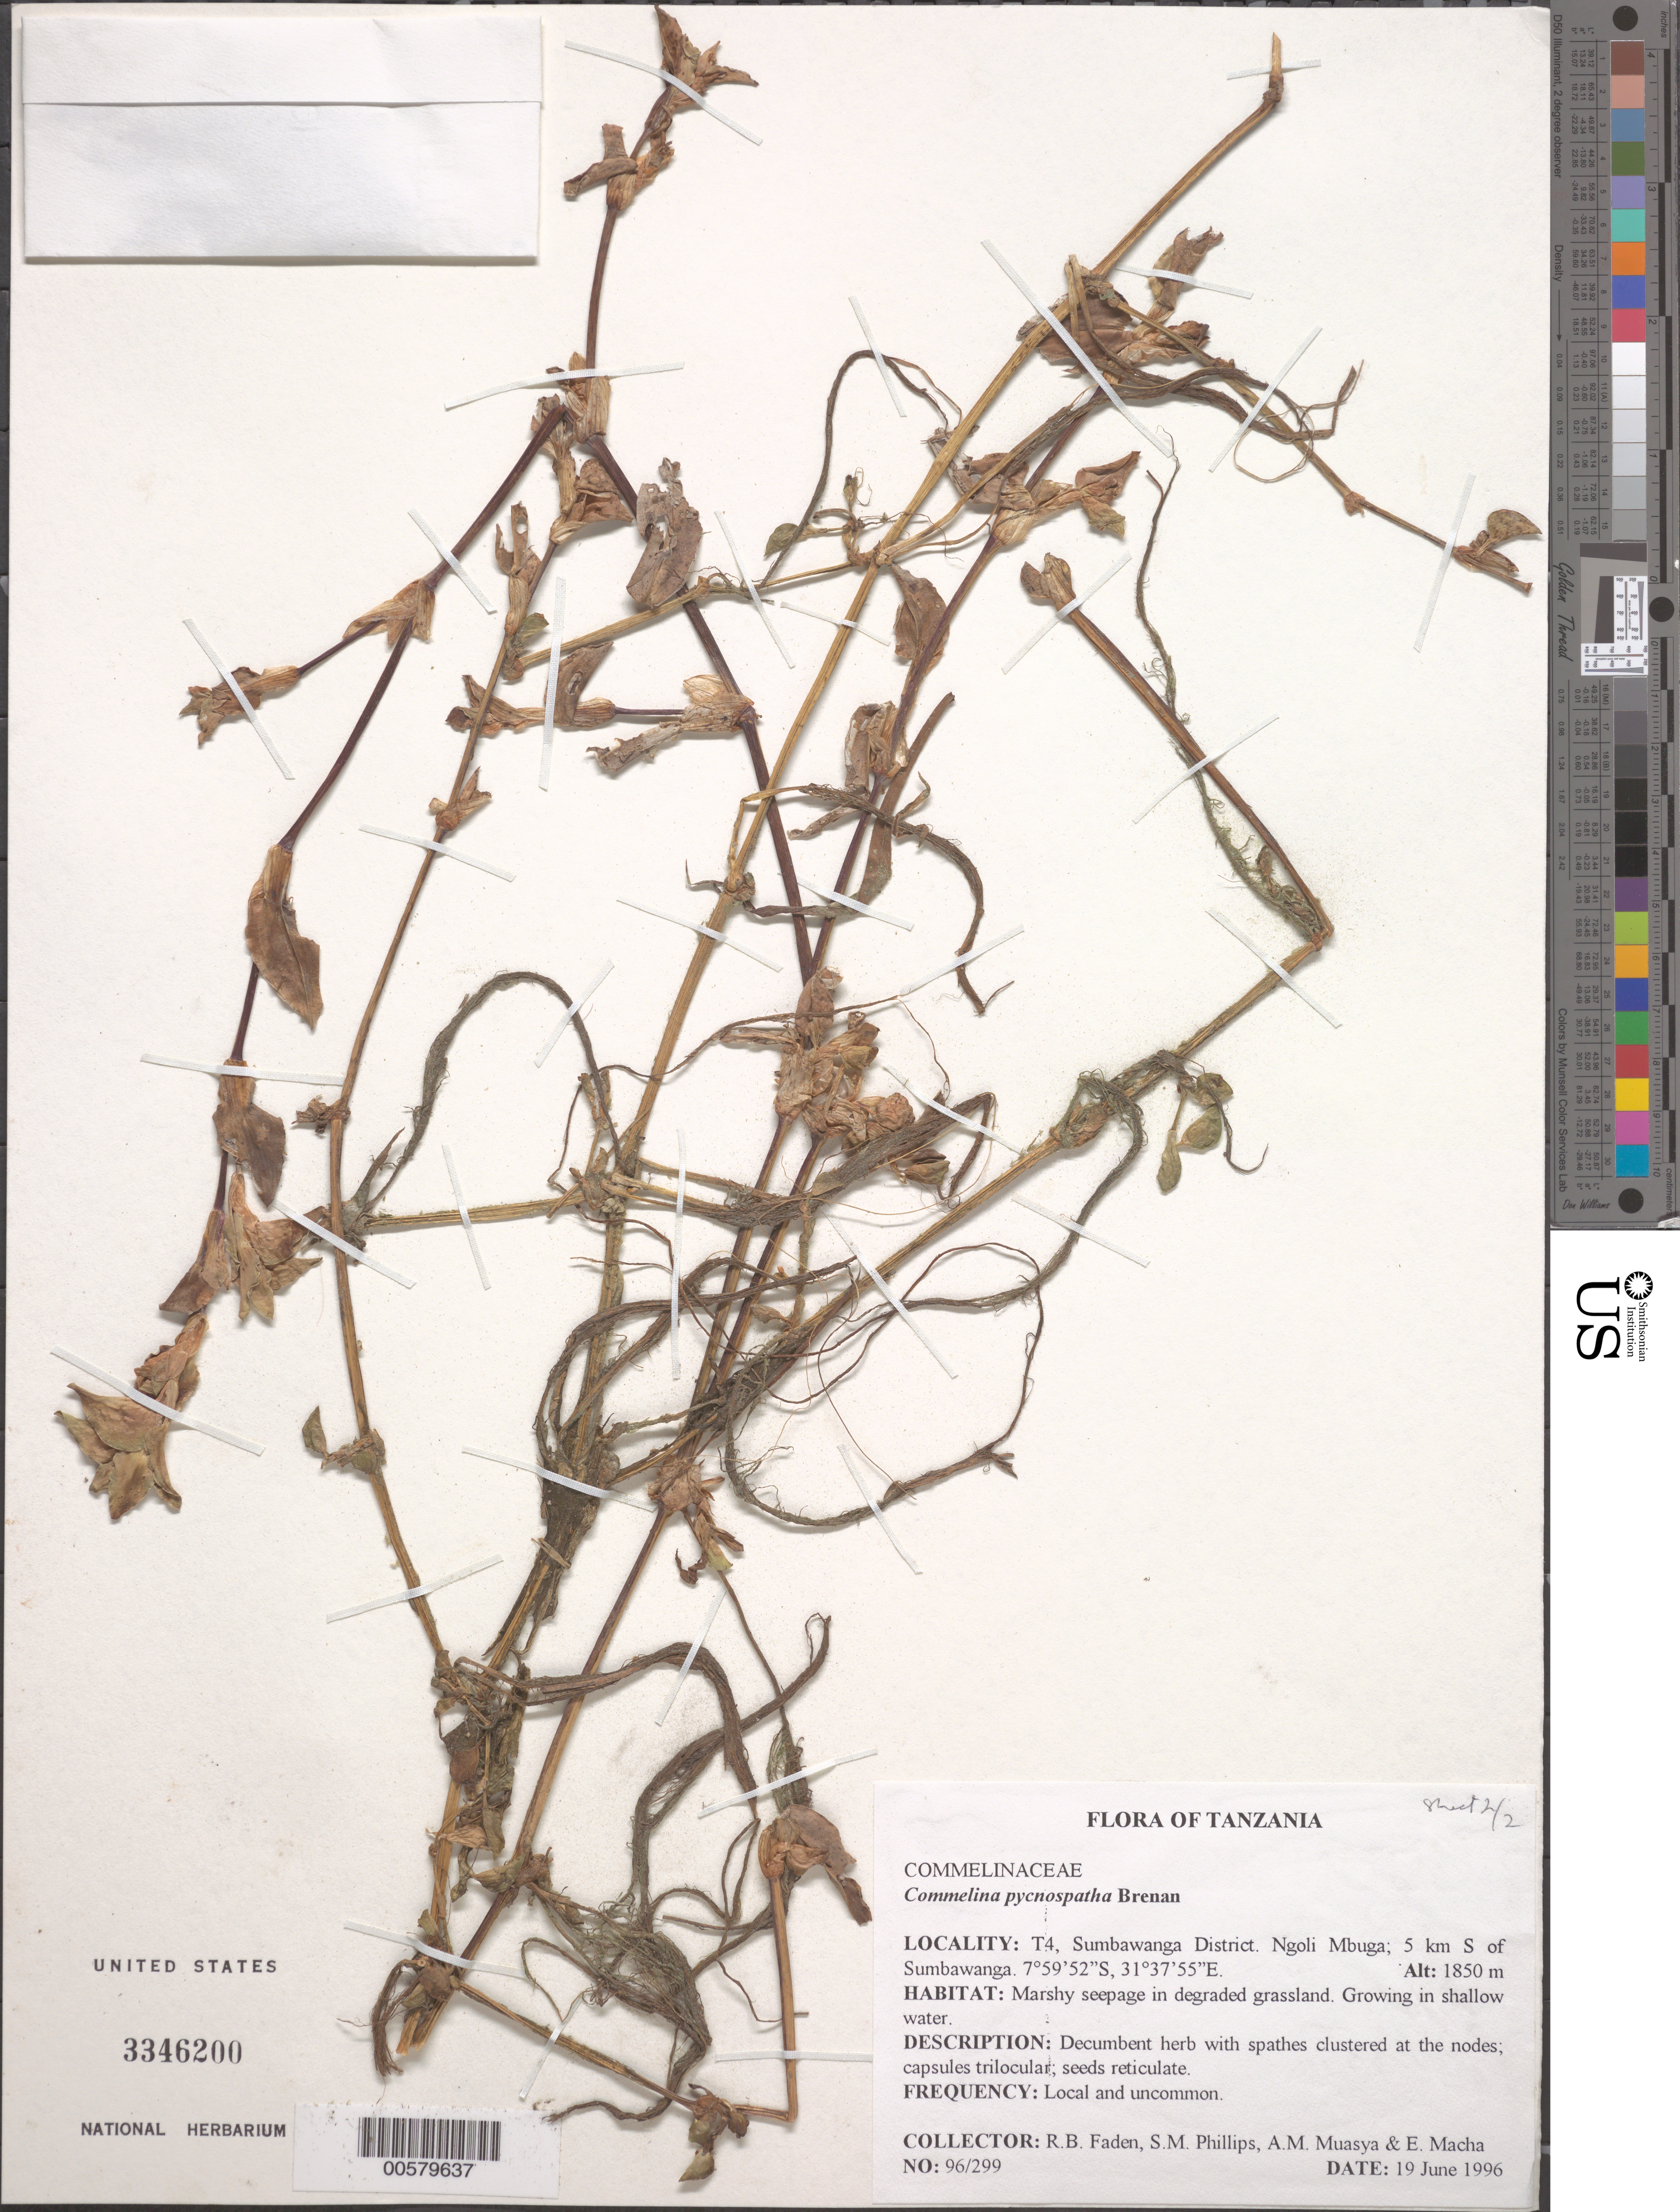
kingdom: Plantae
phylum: Tracheophyta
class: Liliopsida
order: Commelinales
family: Commelinaceae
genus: Commelina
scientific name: Commelina pycnospatha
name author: Brenan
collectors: R. B. Faden, S. M. Phillips, A. Muasya & E. Macha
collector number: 96/299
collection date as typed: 19 Jun 1996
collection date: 1996-06-19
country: Tanzania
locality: T4, sumbawanga dist., mbizi mts., fuzu hill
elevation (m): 1850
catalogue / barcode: US 3346200